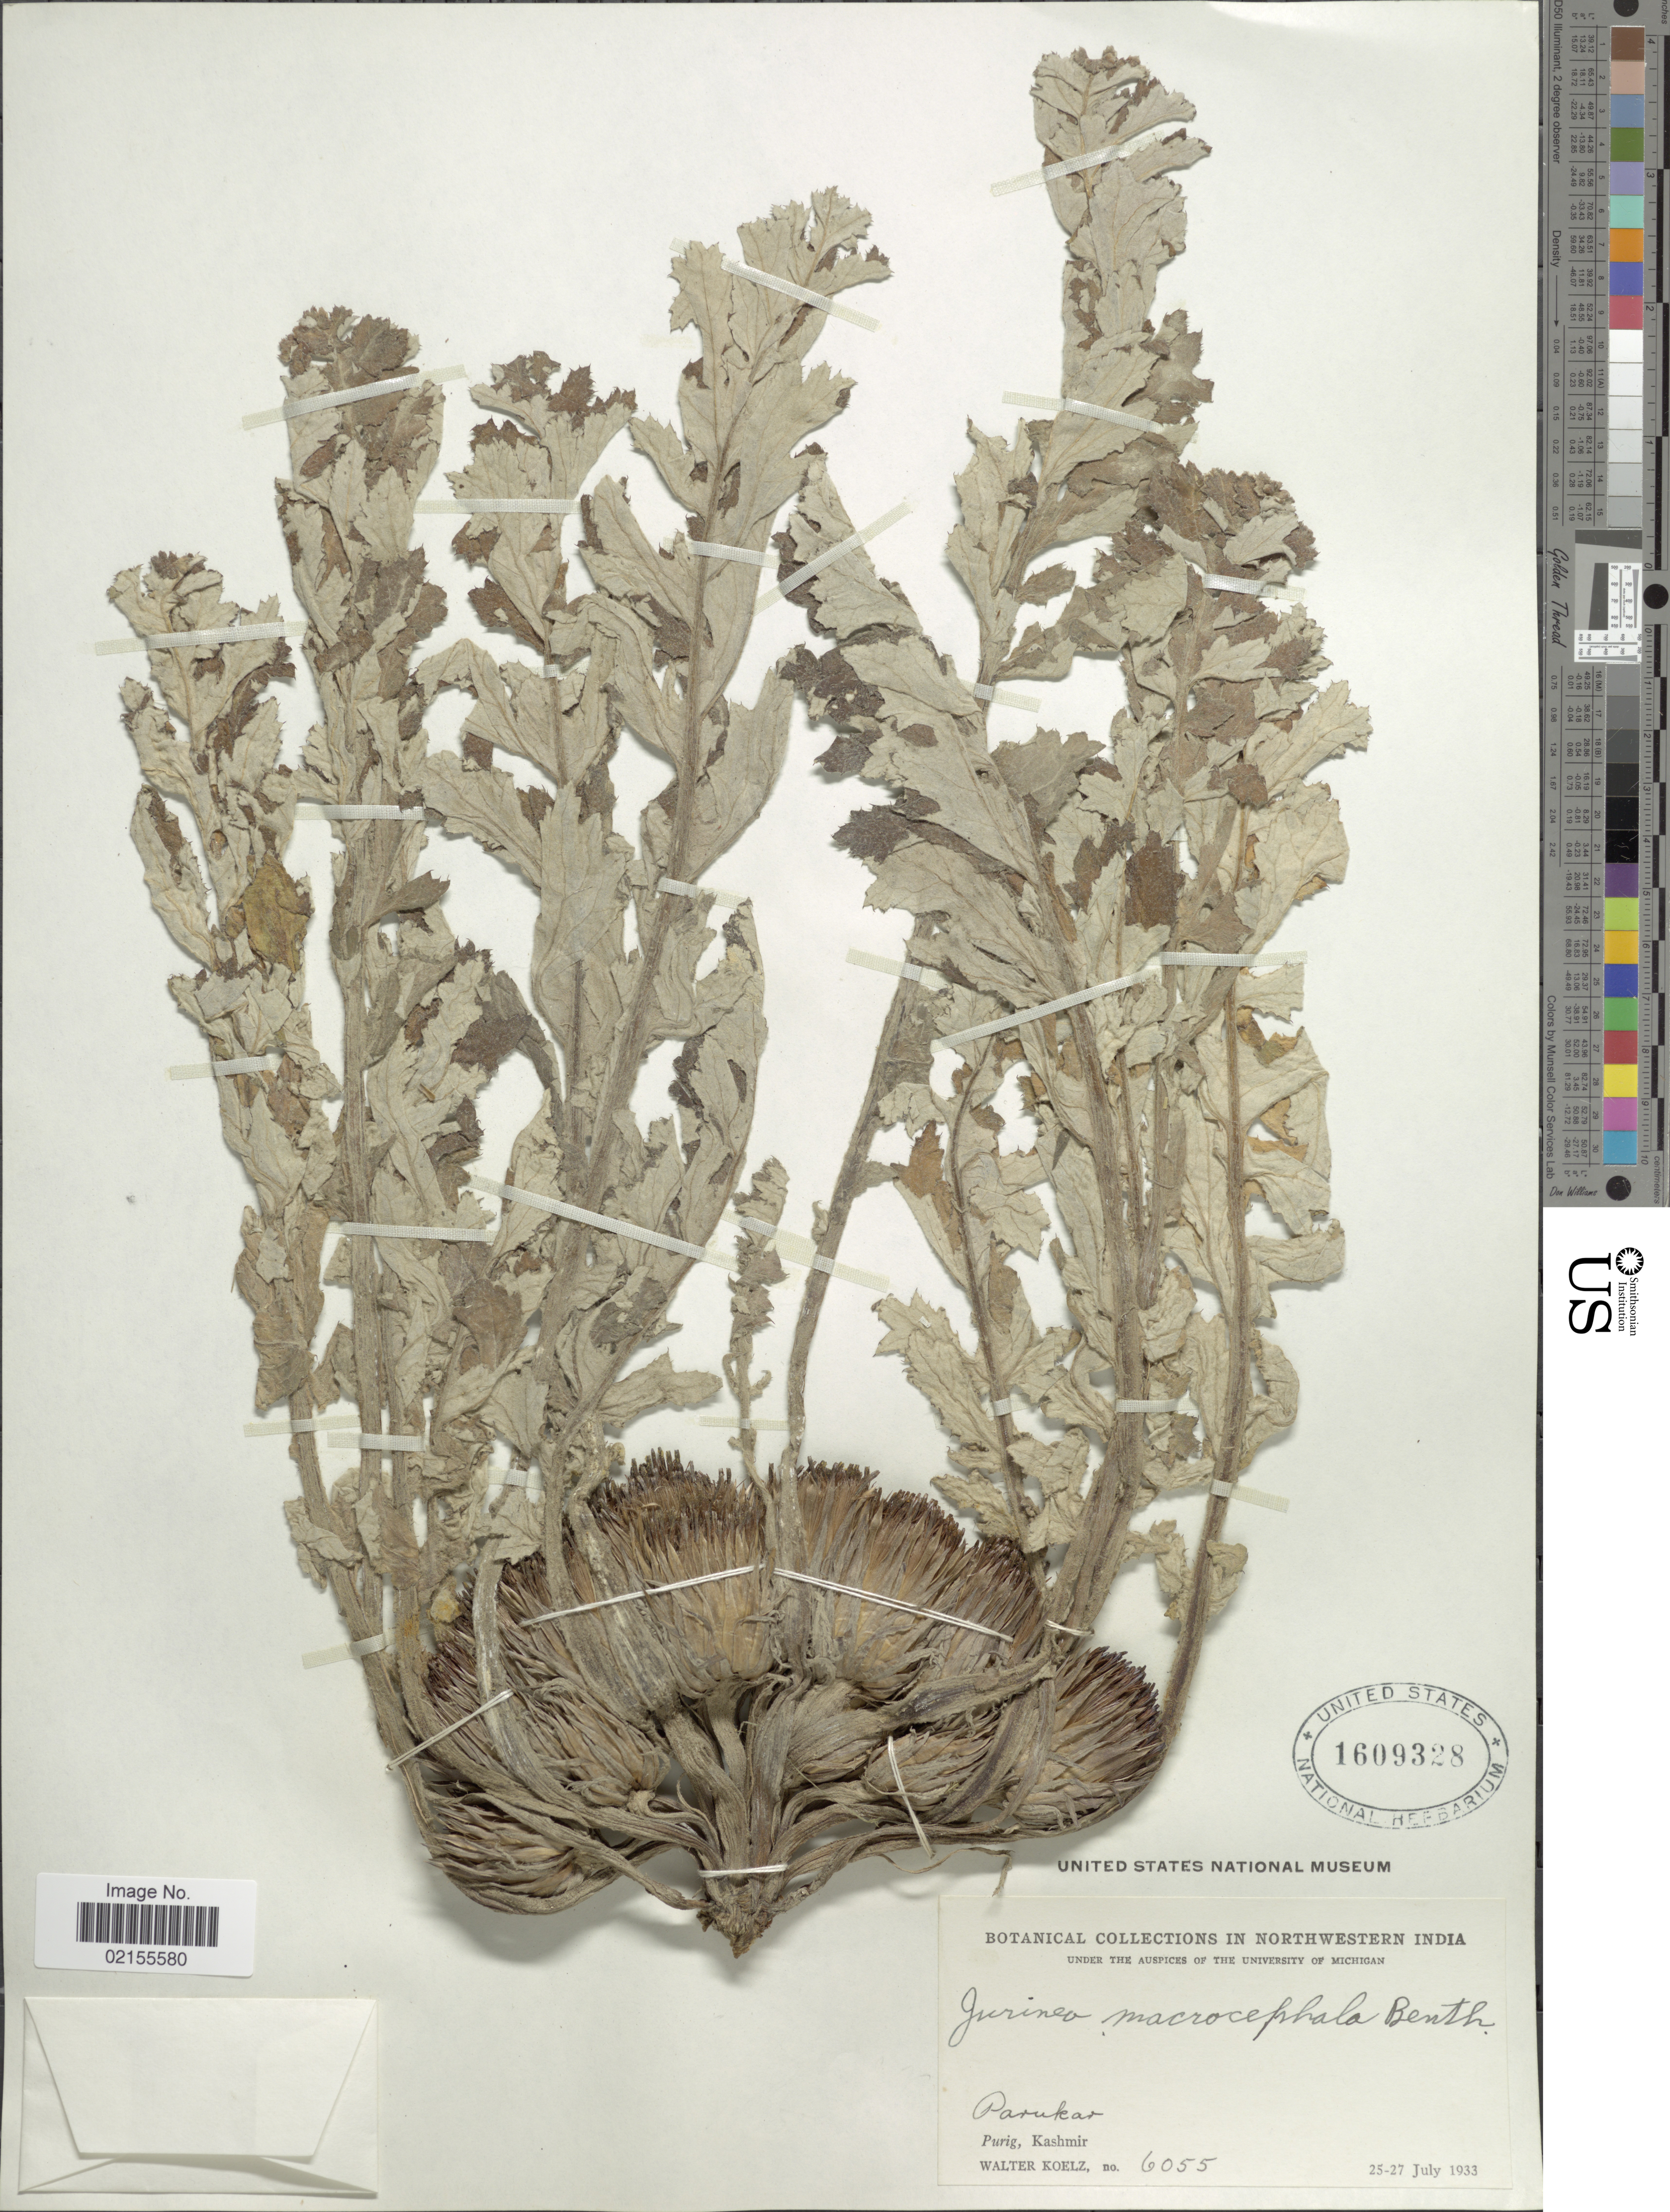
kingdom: Plantae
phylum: Tracheophyta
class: Magnoliopsida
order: Asterales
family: Asteraceae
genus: Dolomiaea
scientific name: Dolomiaea macrocephala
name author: DC.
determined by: Chen, Yousheng S.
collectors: W. N. Koelz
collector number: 6055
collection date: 1933-07-25/1933-07-27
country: India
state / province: Jammu and Kashmir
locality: In Northwestern India, Parukar, Purig, Kashmir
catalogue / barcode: US 1609328